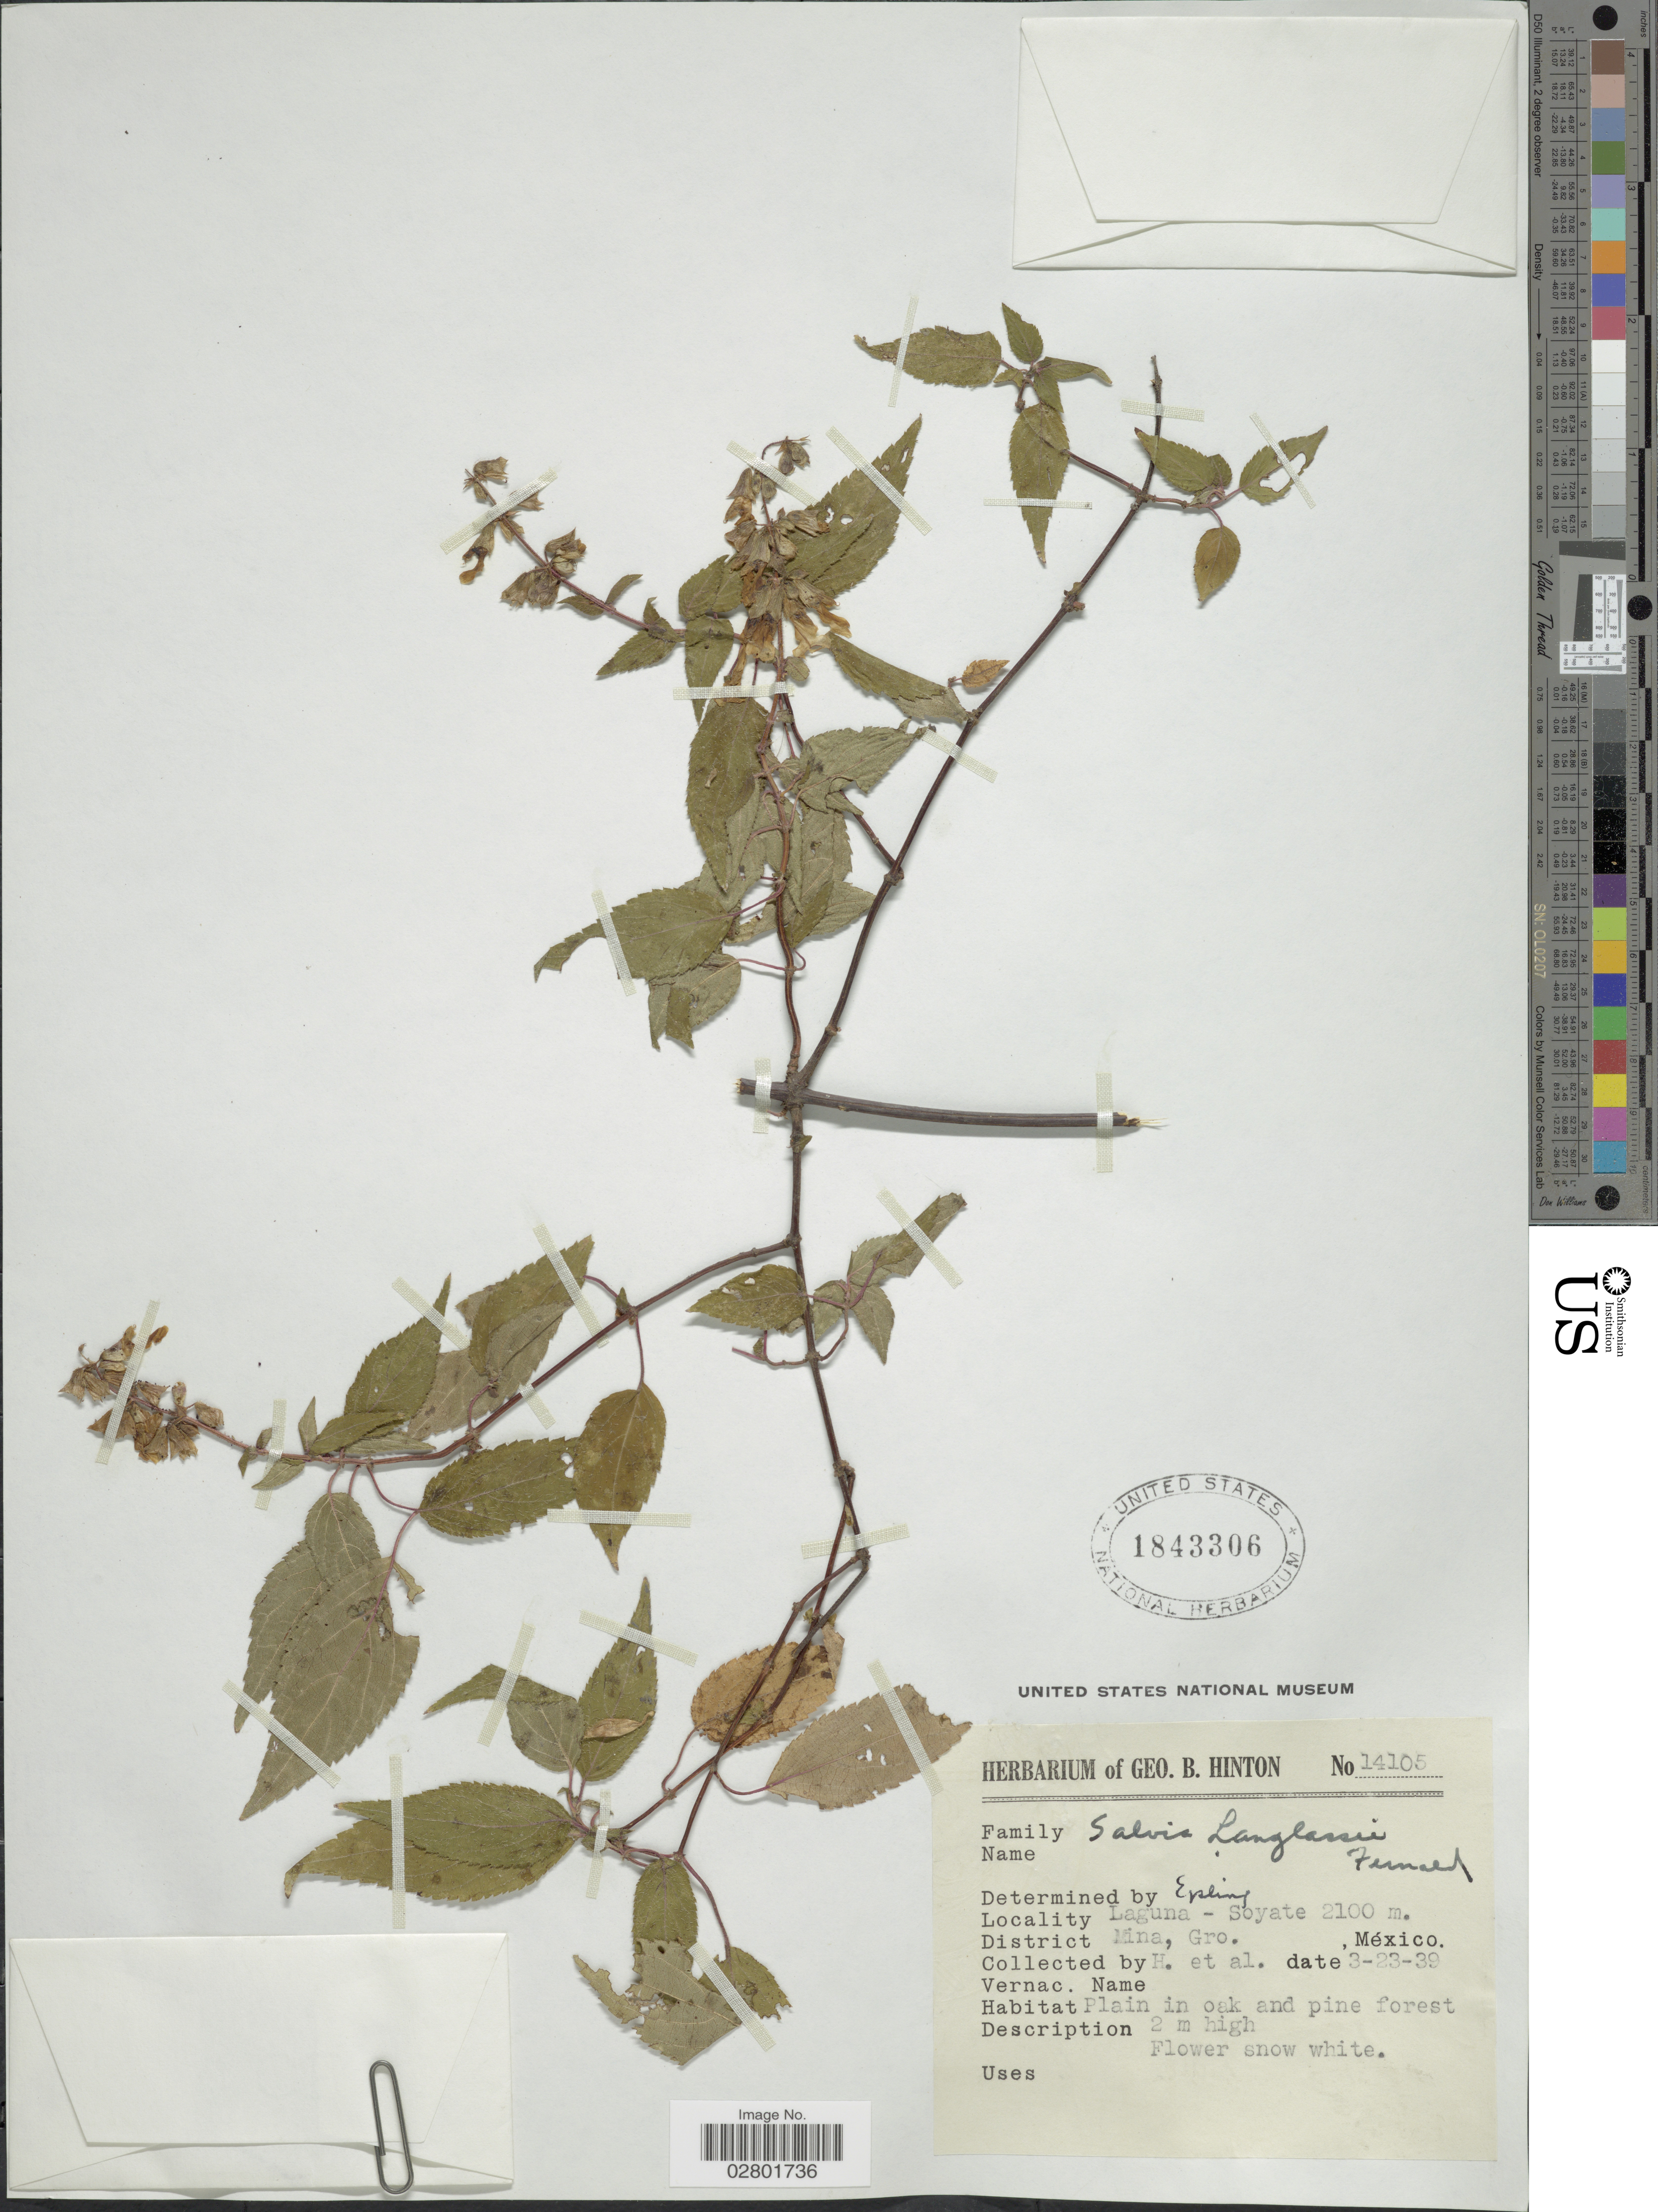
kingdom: Plantae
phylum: Tracheophyta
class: Magnoliopsida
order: Lamiales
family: Lamiaceae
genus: Salvia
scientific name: Salvia langlassei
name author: Fernald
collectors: G. B. Hinton & et al.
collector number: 14105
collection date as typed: Transcribed d/m/y: 23/3/39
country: Mexico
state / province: Guerrero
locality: Laguna - Soyate, District Mina.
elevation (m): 2100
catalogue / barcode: US 1843306